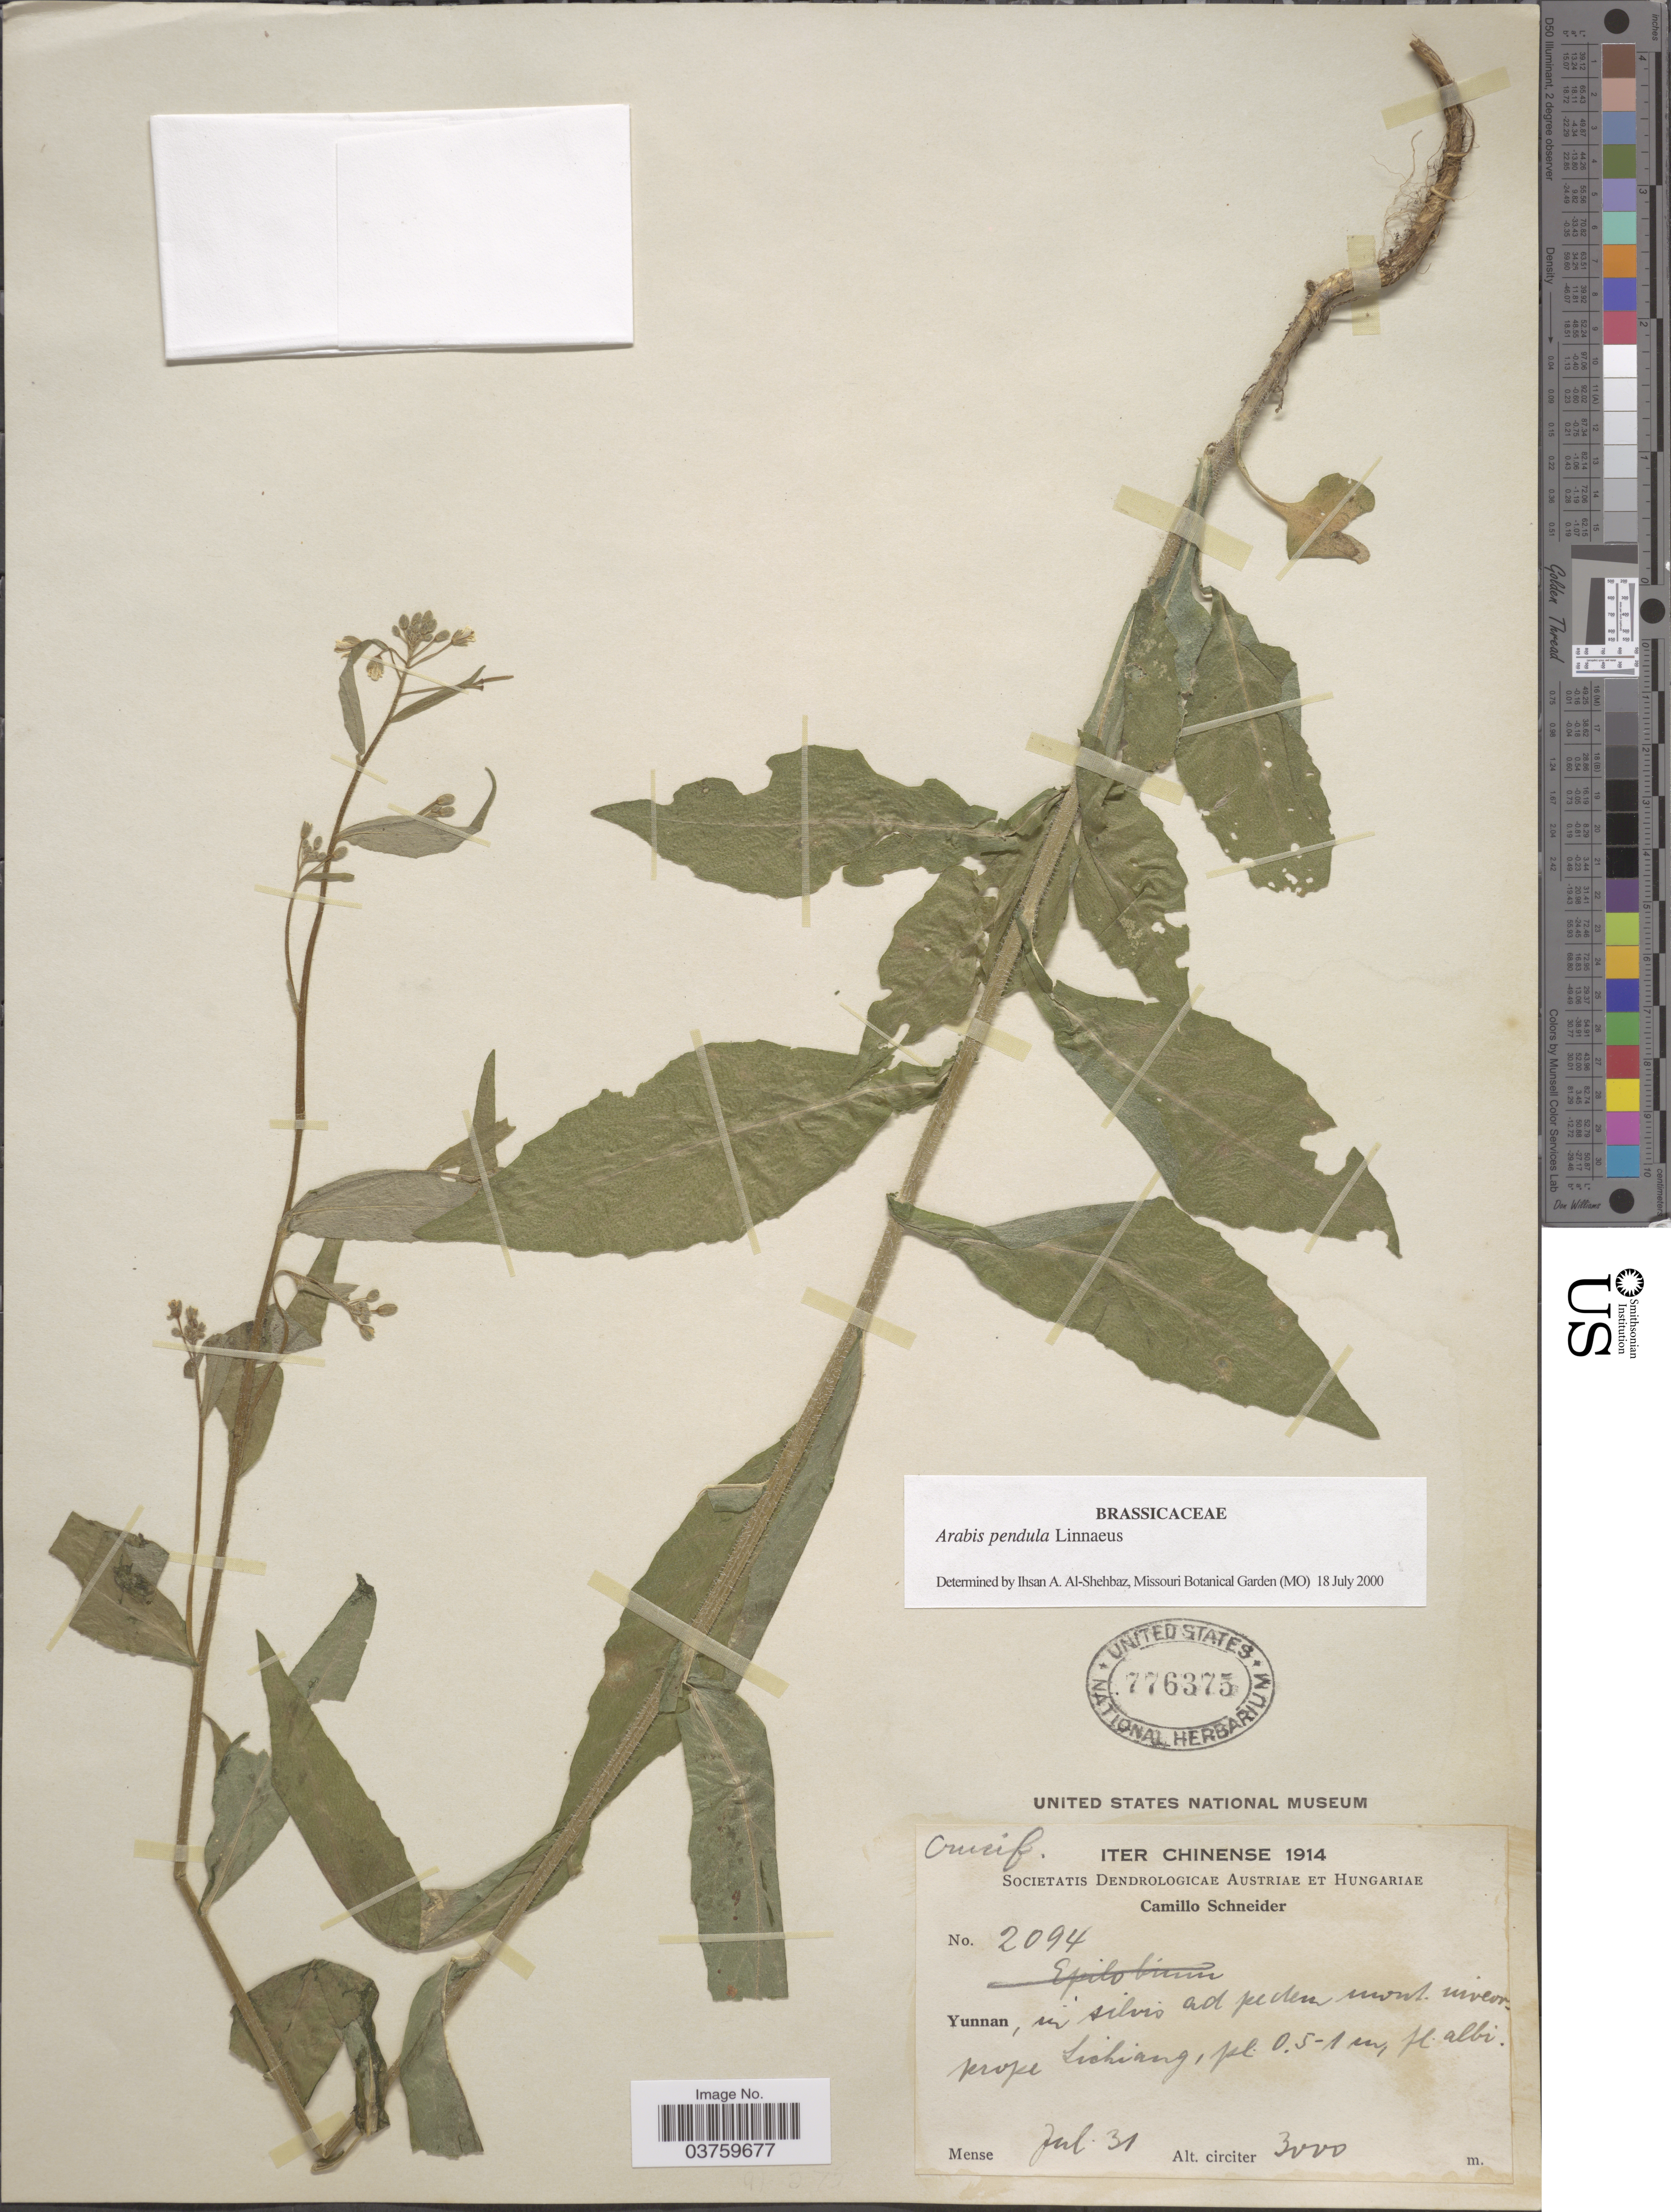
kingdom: Plantae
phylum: Tracheophyta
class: Magnoliopsida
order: Brassicales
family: Brassicaceae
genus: Arabis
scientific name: Arabis pendula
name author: L.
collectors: C. K. Schneider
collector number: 2094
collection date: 1914-07-31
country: China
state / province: Yunnan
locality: In silvis ad pedem mont. niveor prope Lichiang.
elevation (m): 3000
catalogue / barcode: US 776375